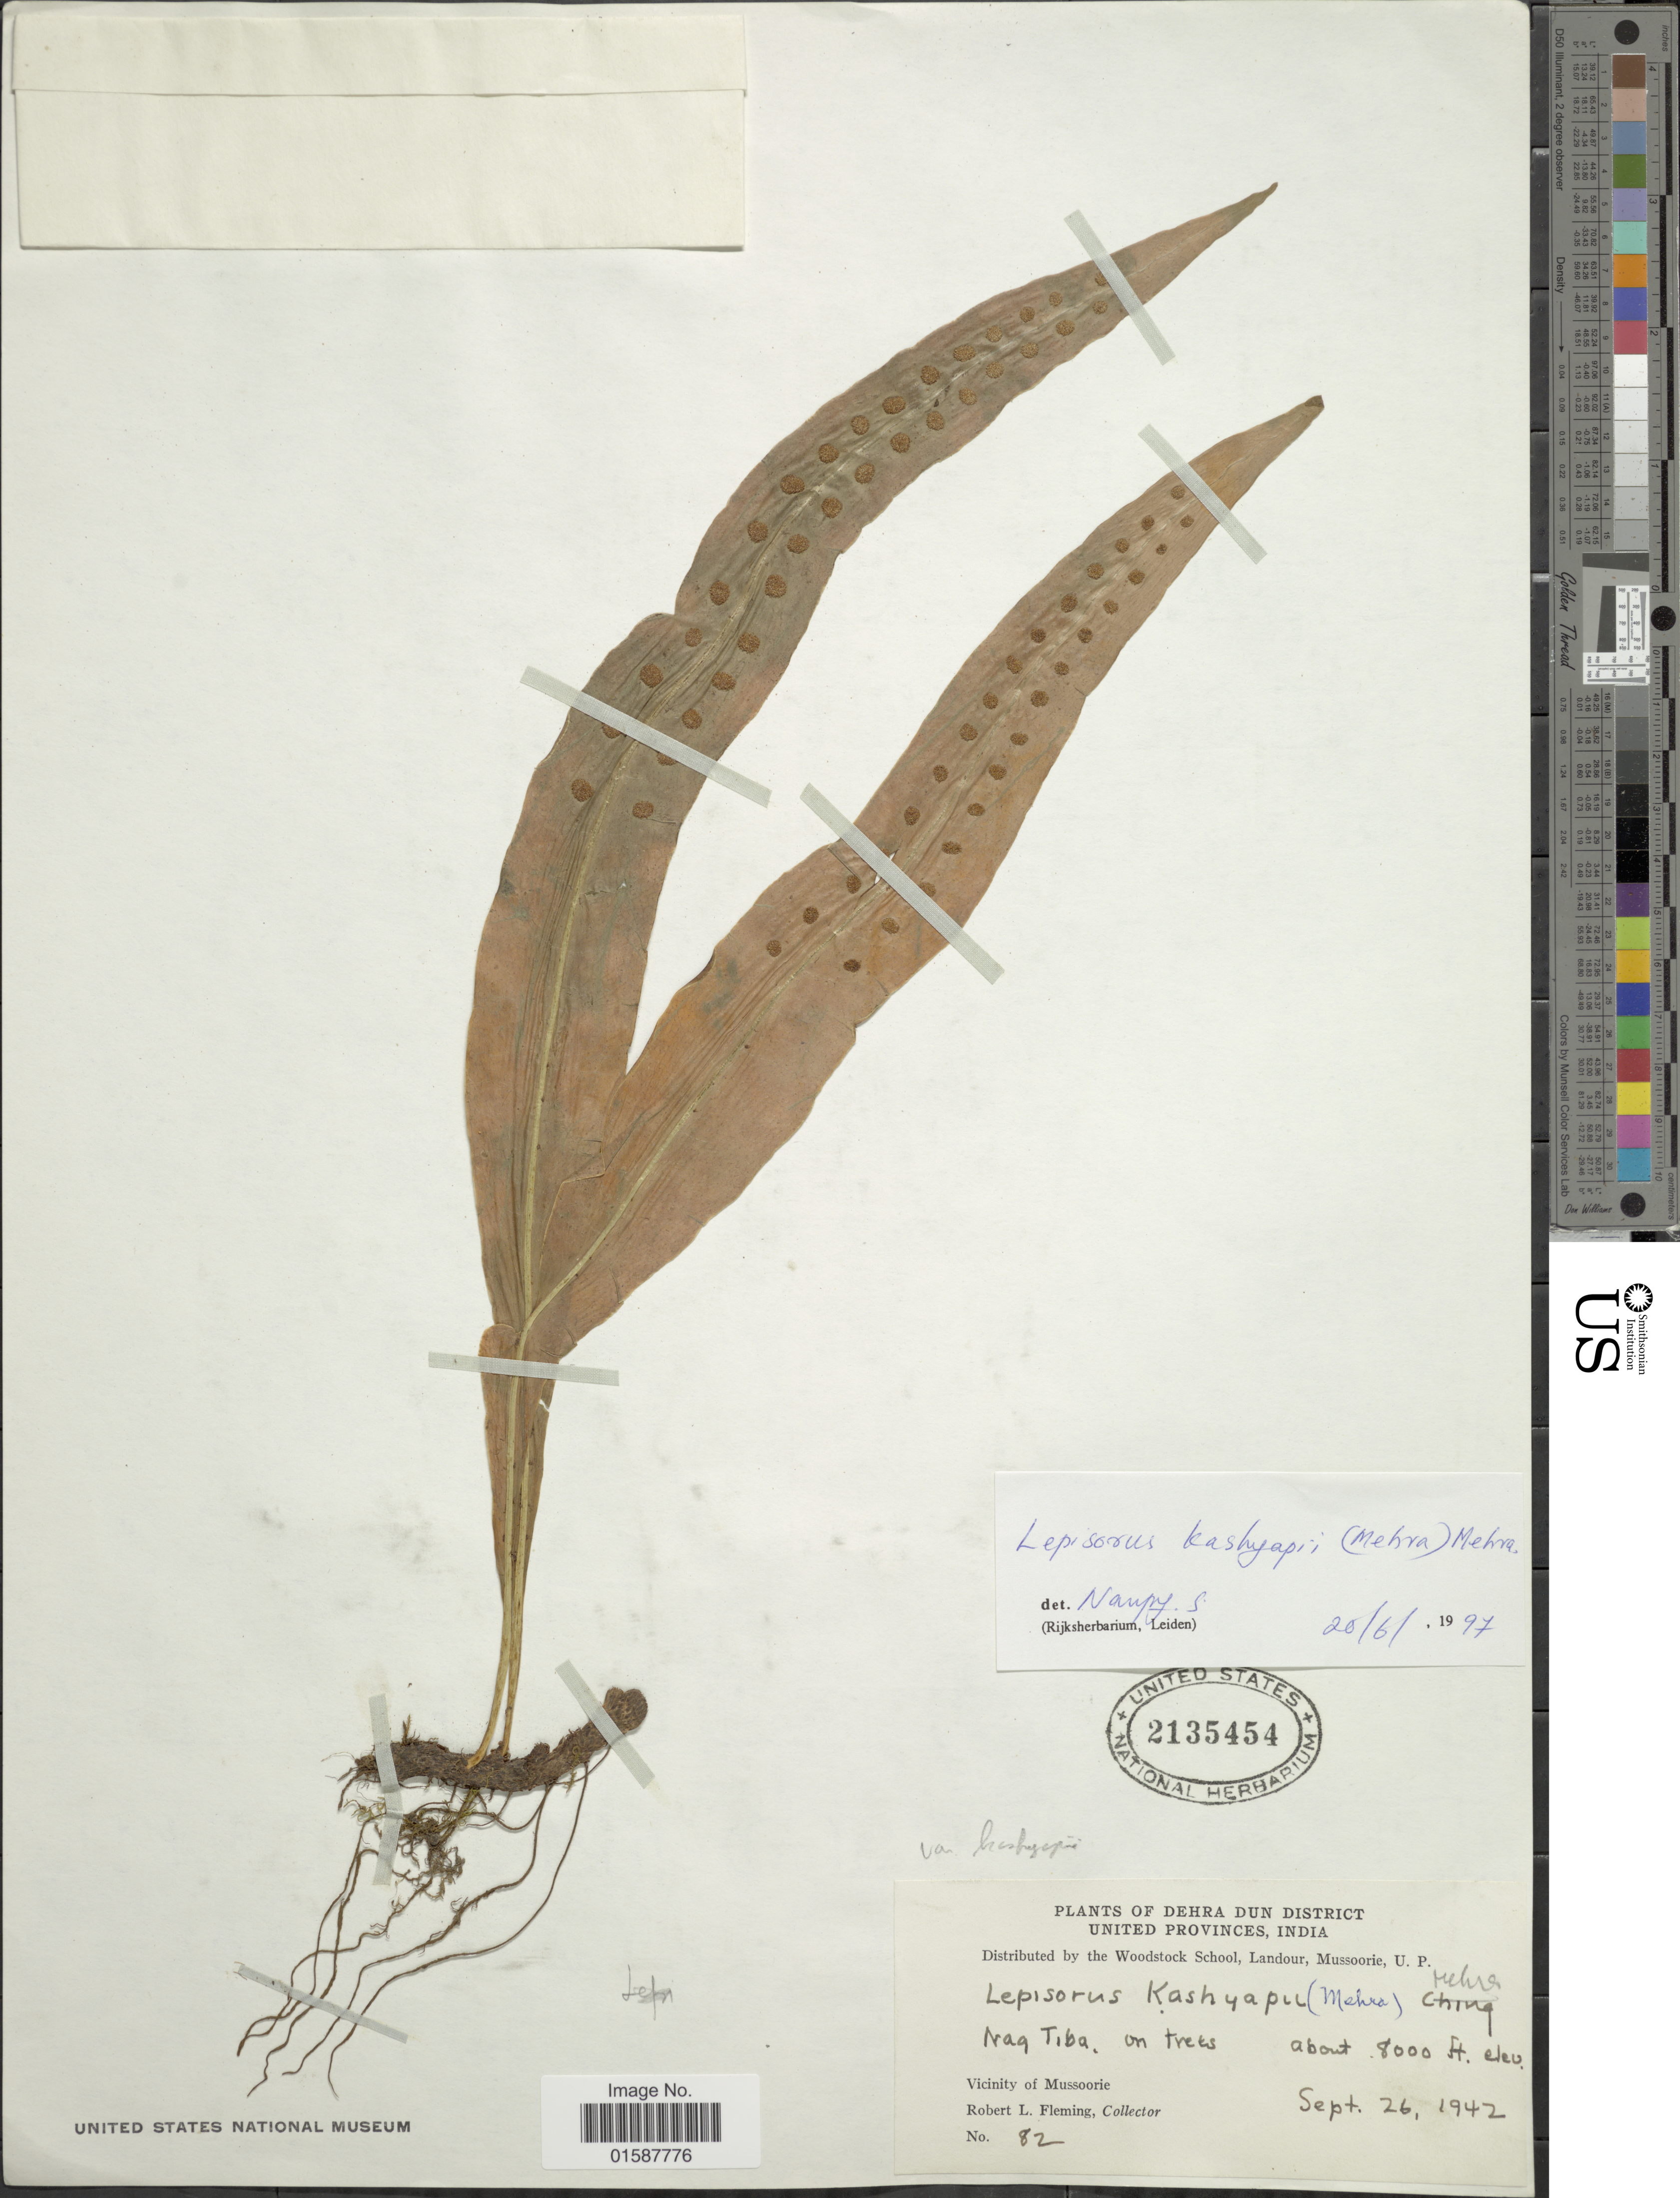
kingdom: Plantae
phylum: Tracheophyta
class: Polypodiopsida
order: Polypodiales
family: Polypodiaceae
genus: Lepisorus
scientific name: Lepisorus kashyapii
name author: (Mehra) Mehra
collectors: R. Fleming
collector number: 82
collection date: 1942-09-26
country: India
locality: United Provinces, India, Nag Tiba, Vicinity of Mussoorie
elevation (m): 2438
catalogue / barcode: US 2135454